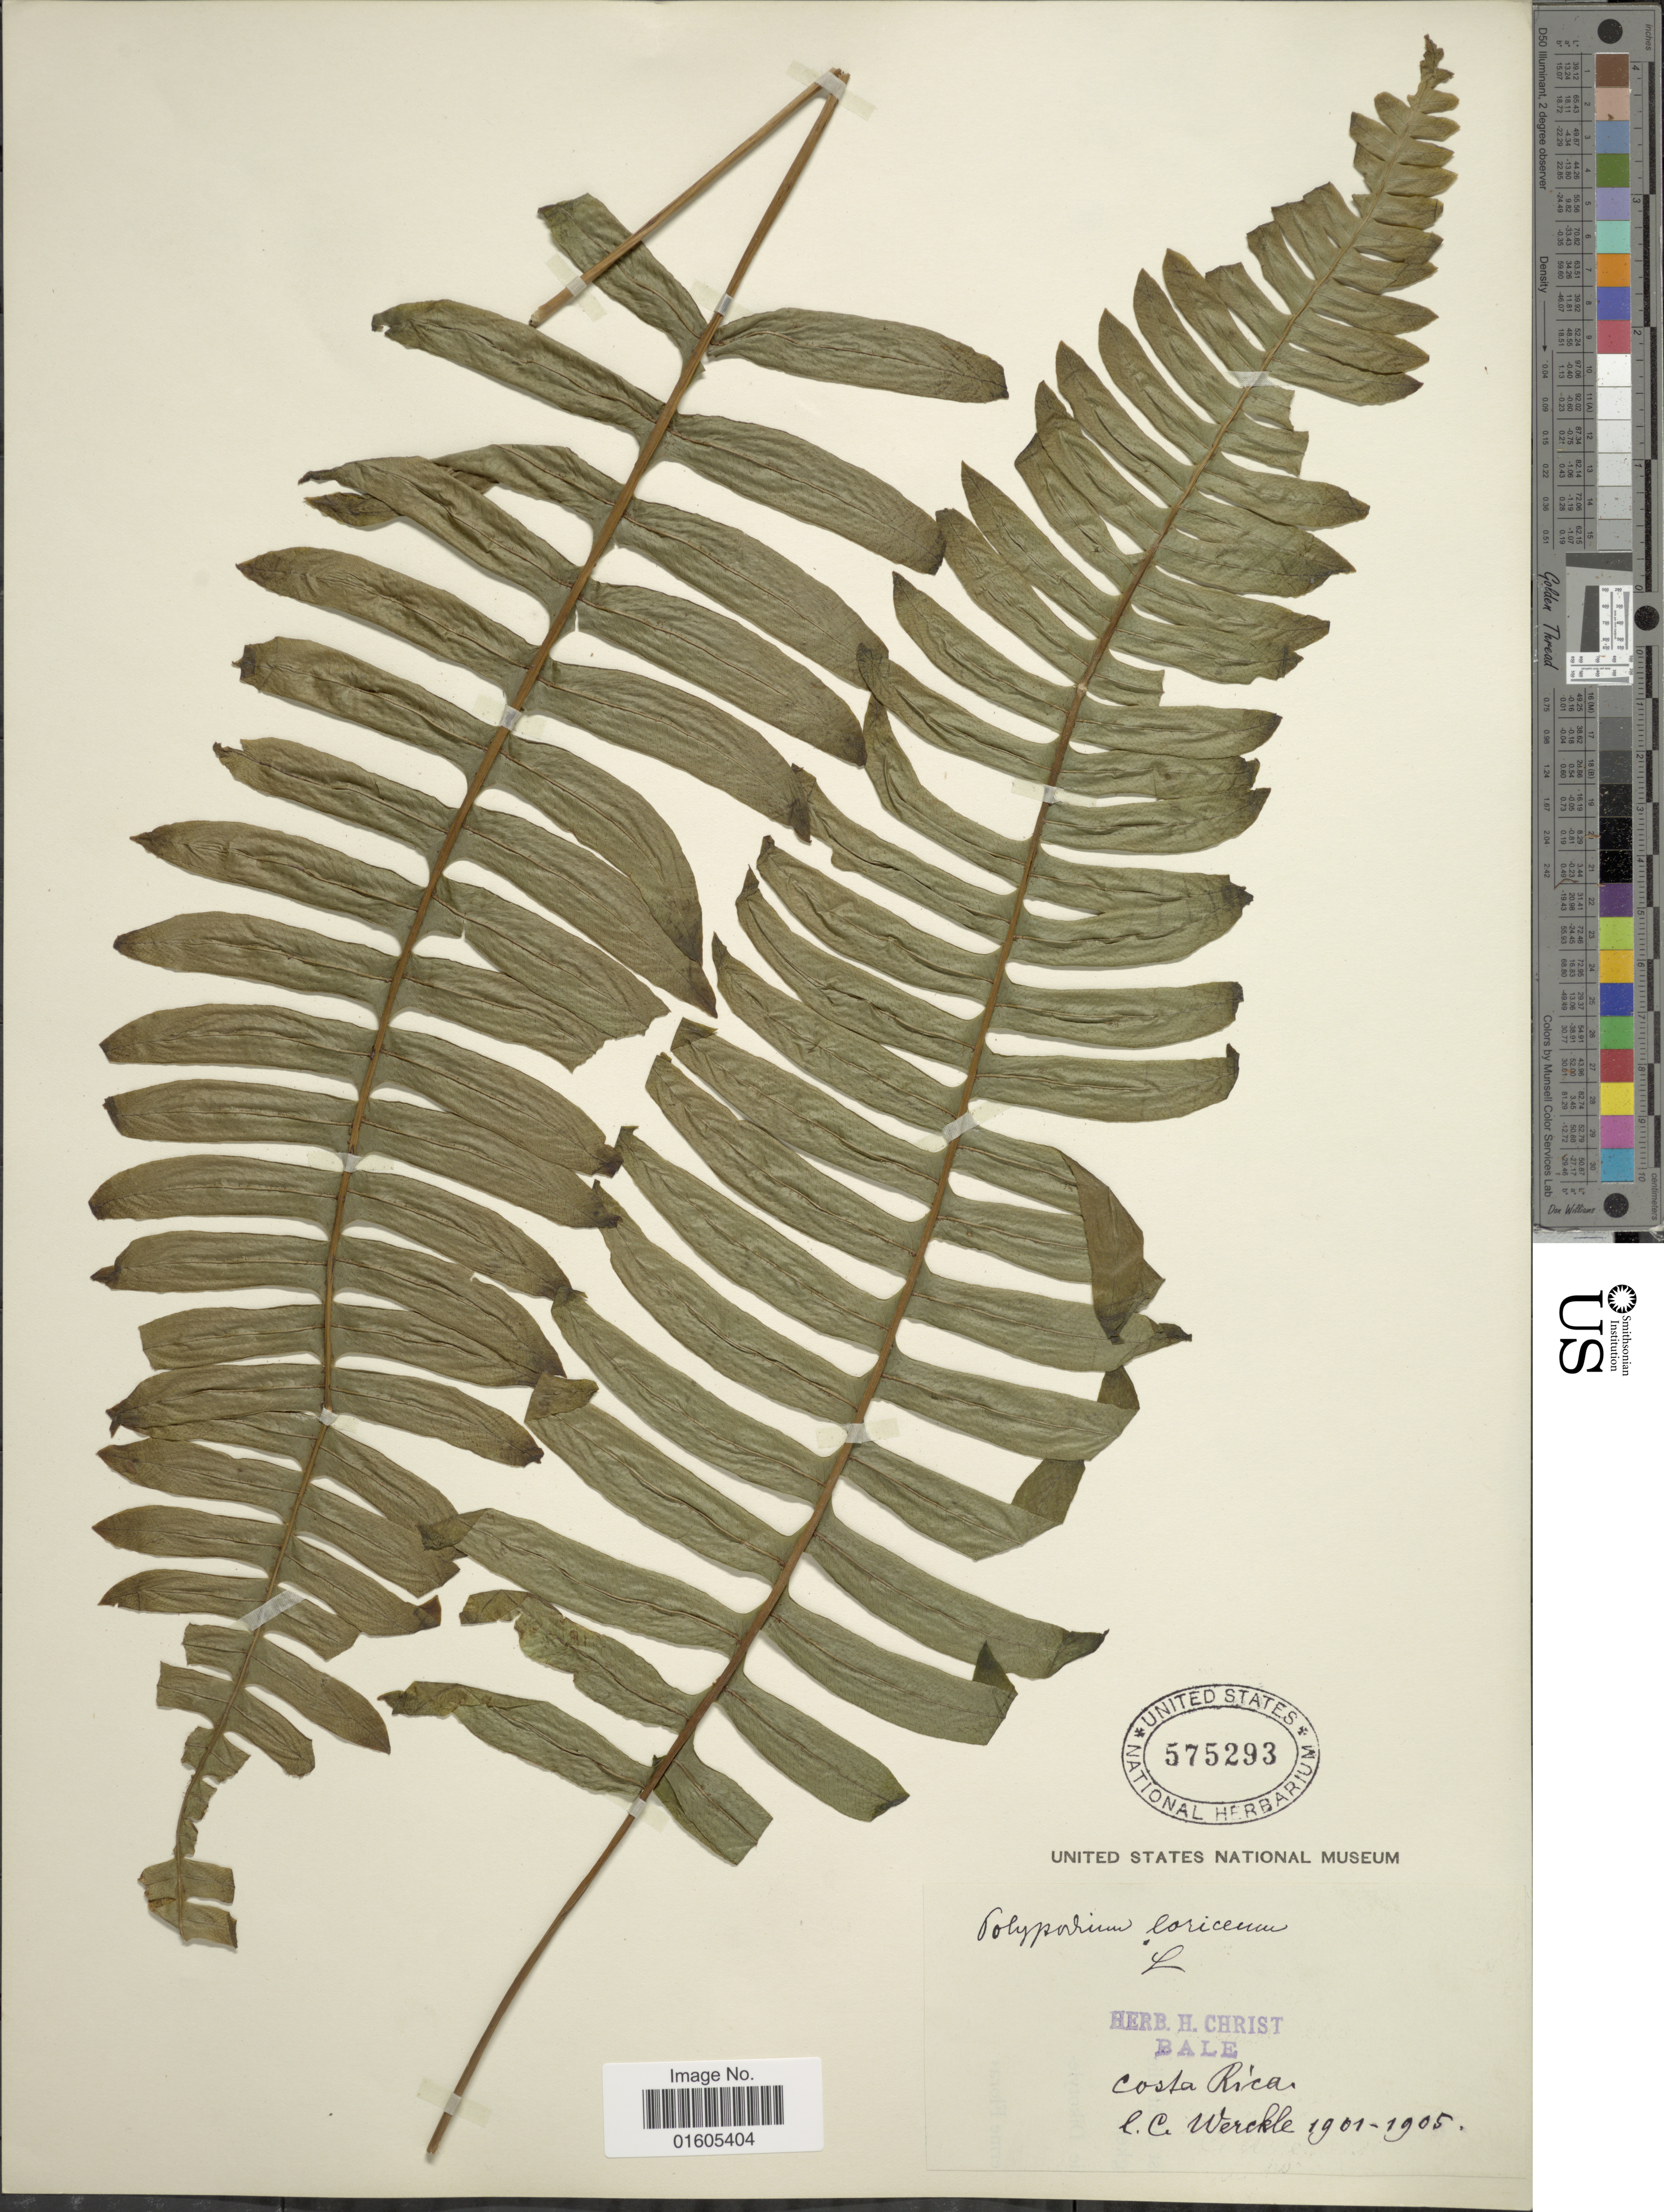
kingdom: Plantae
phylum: Tracheophyta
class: Polypodiopsida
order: Polypodiales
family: Polypodiaceae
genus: Serpocaulon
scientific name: Serpocaulon maritimum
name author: (Hieron.) A.R. Sm.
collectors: C. Wercklé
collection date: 1901/1905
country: Costa Rica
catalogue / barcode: US 575293